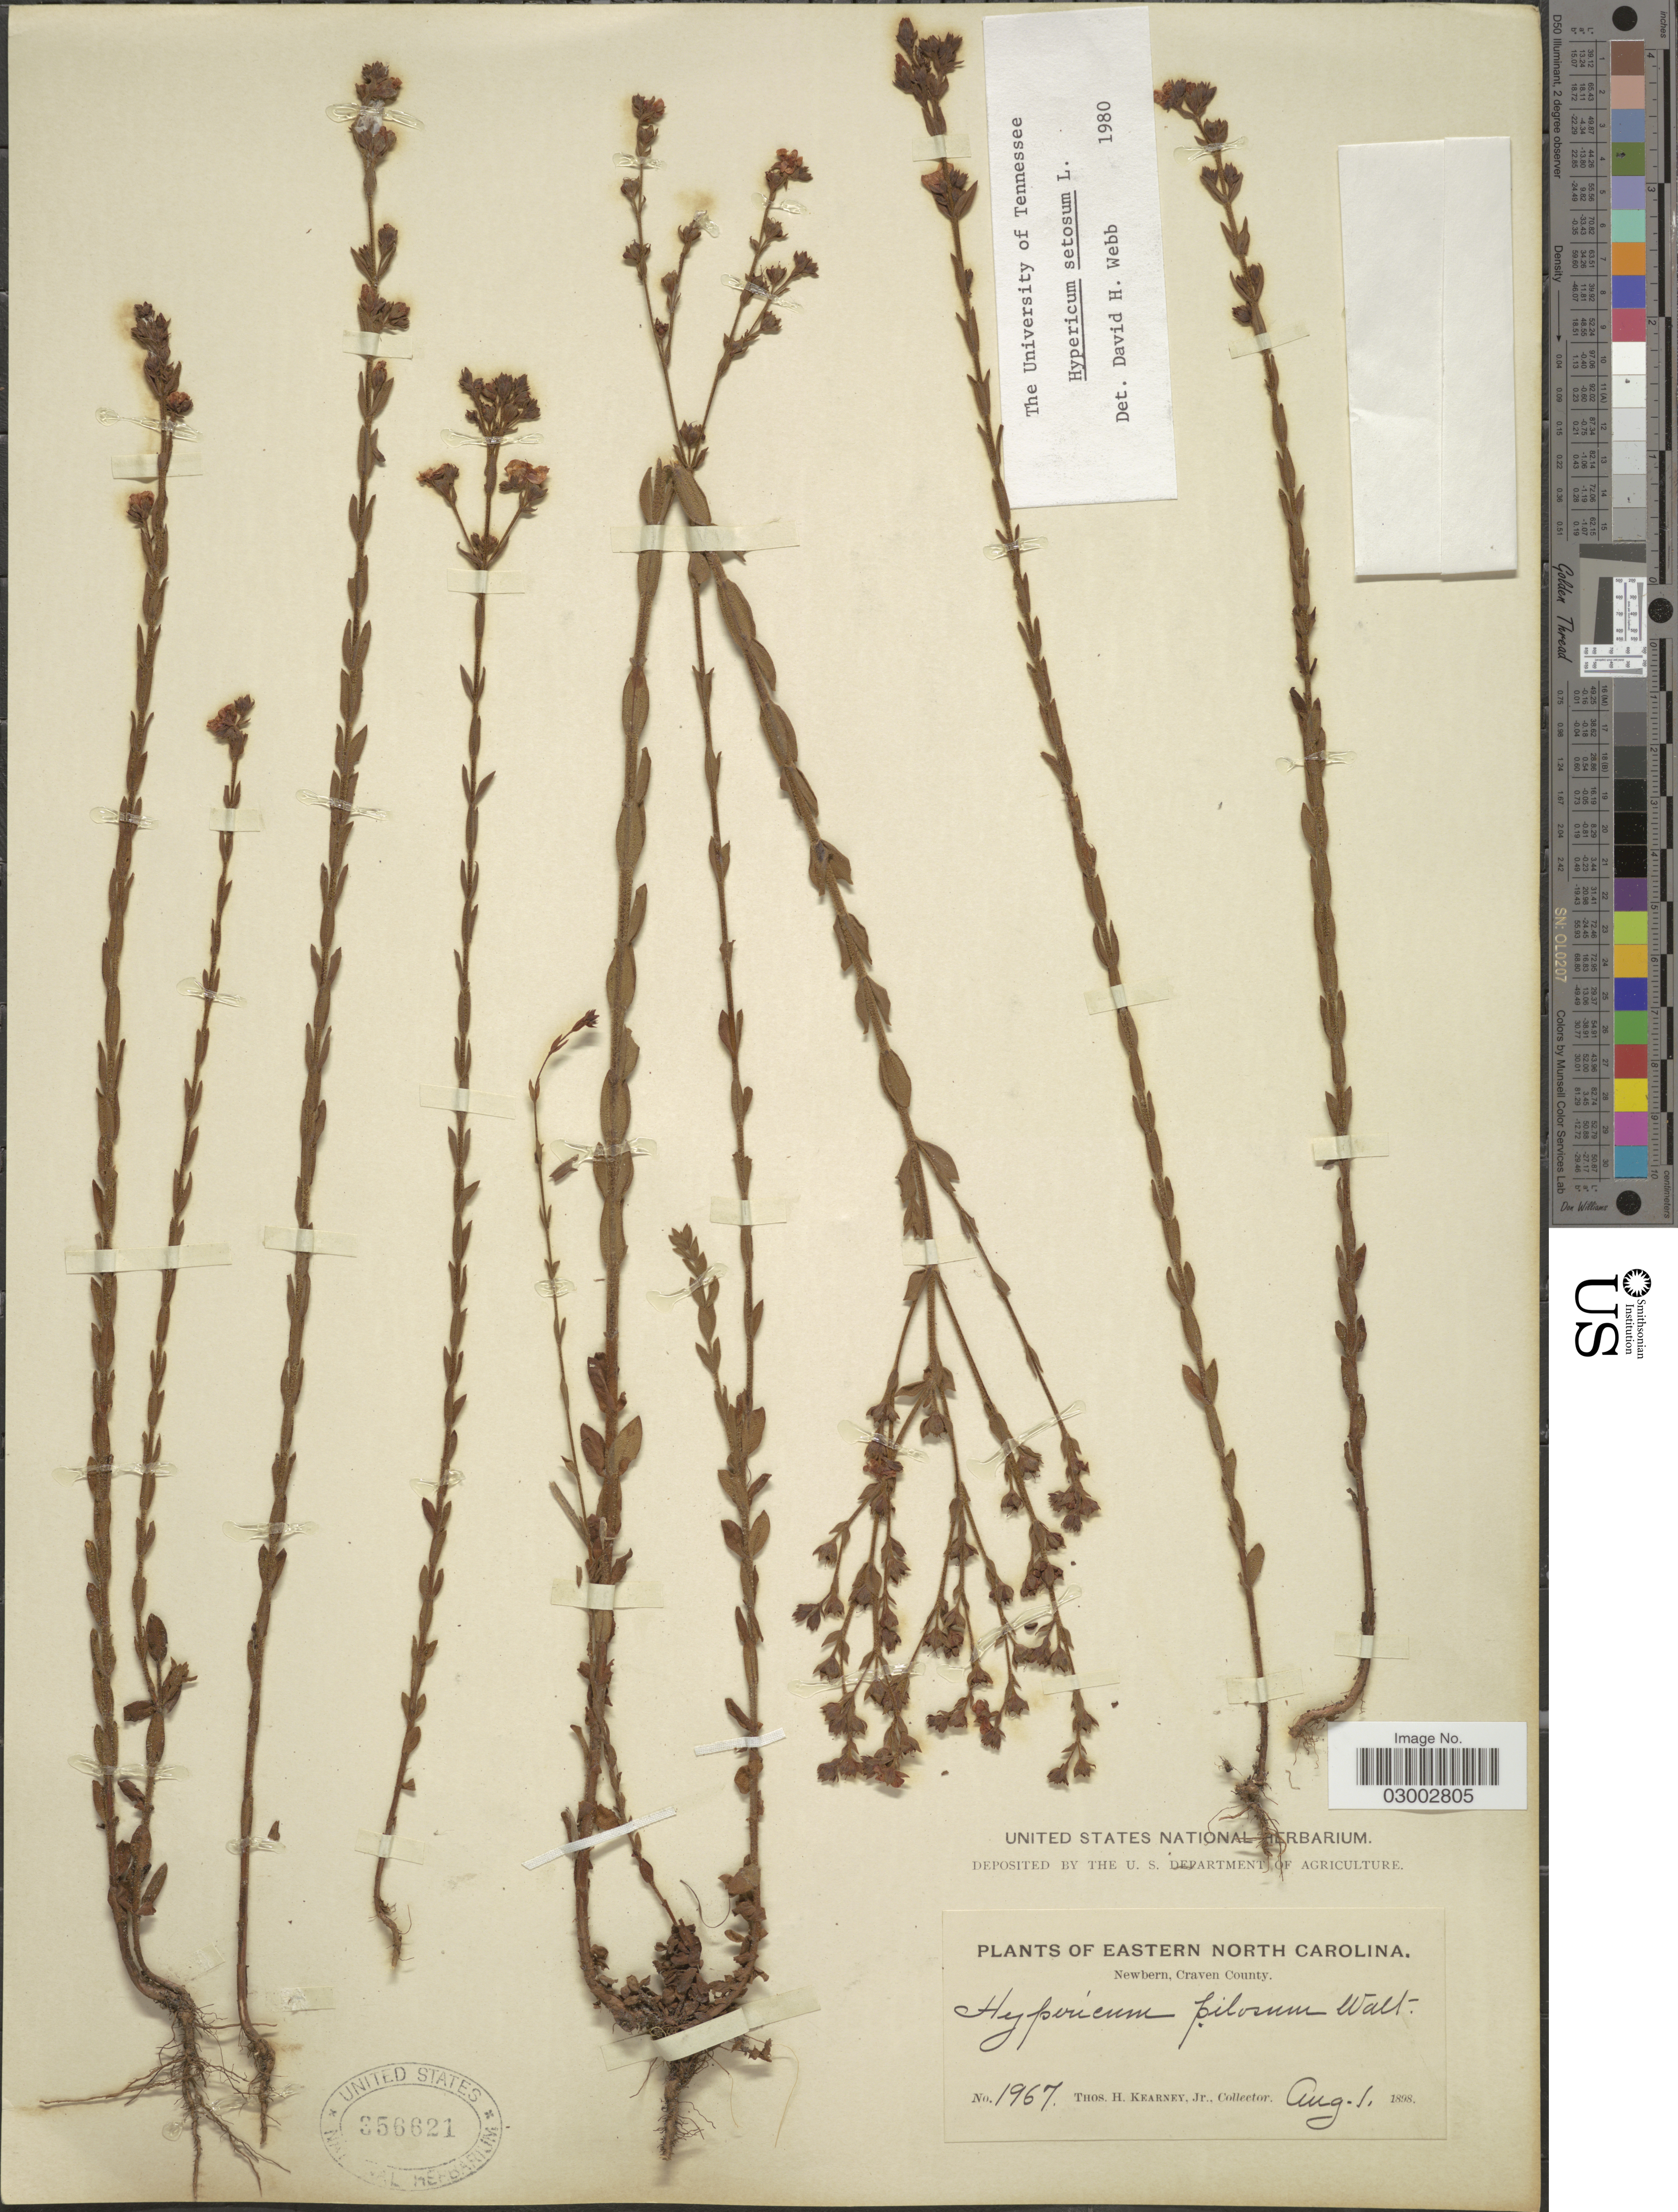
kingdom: Plantae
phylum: Tracheophyta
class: Magnoliopsida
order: Malpighiales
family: Hypericaceae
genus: Hypericum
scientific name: Hypericum setosum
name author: L.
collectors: T. H. Kearney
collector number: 1967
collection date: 1898-08-01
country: United States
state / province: North Carolina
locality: Eastern North Carolina. Newbern, Craven County.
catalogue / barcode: US 356621